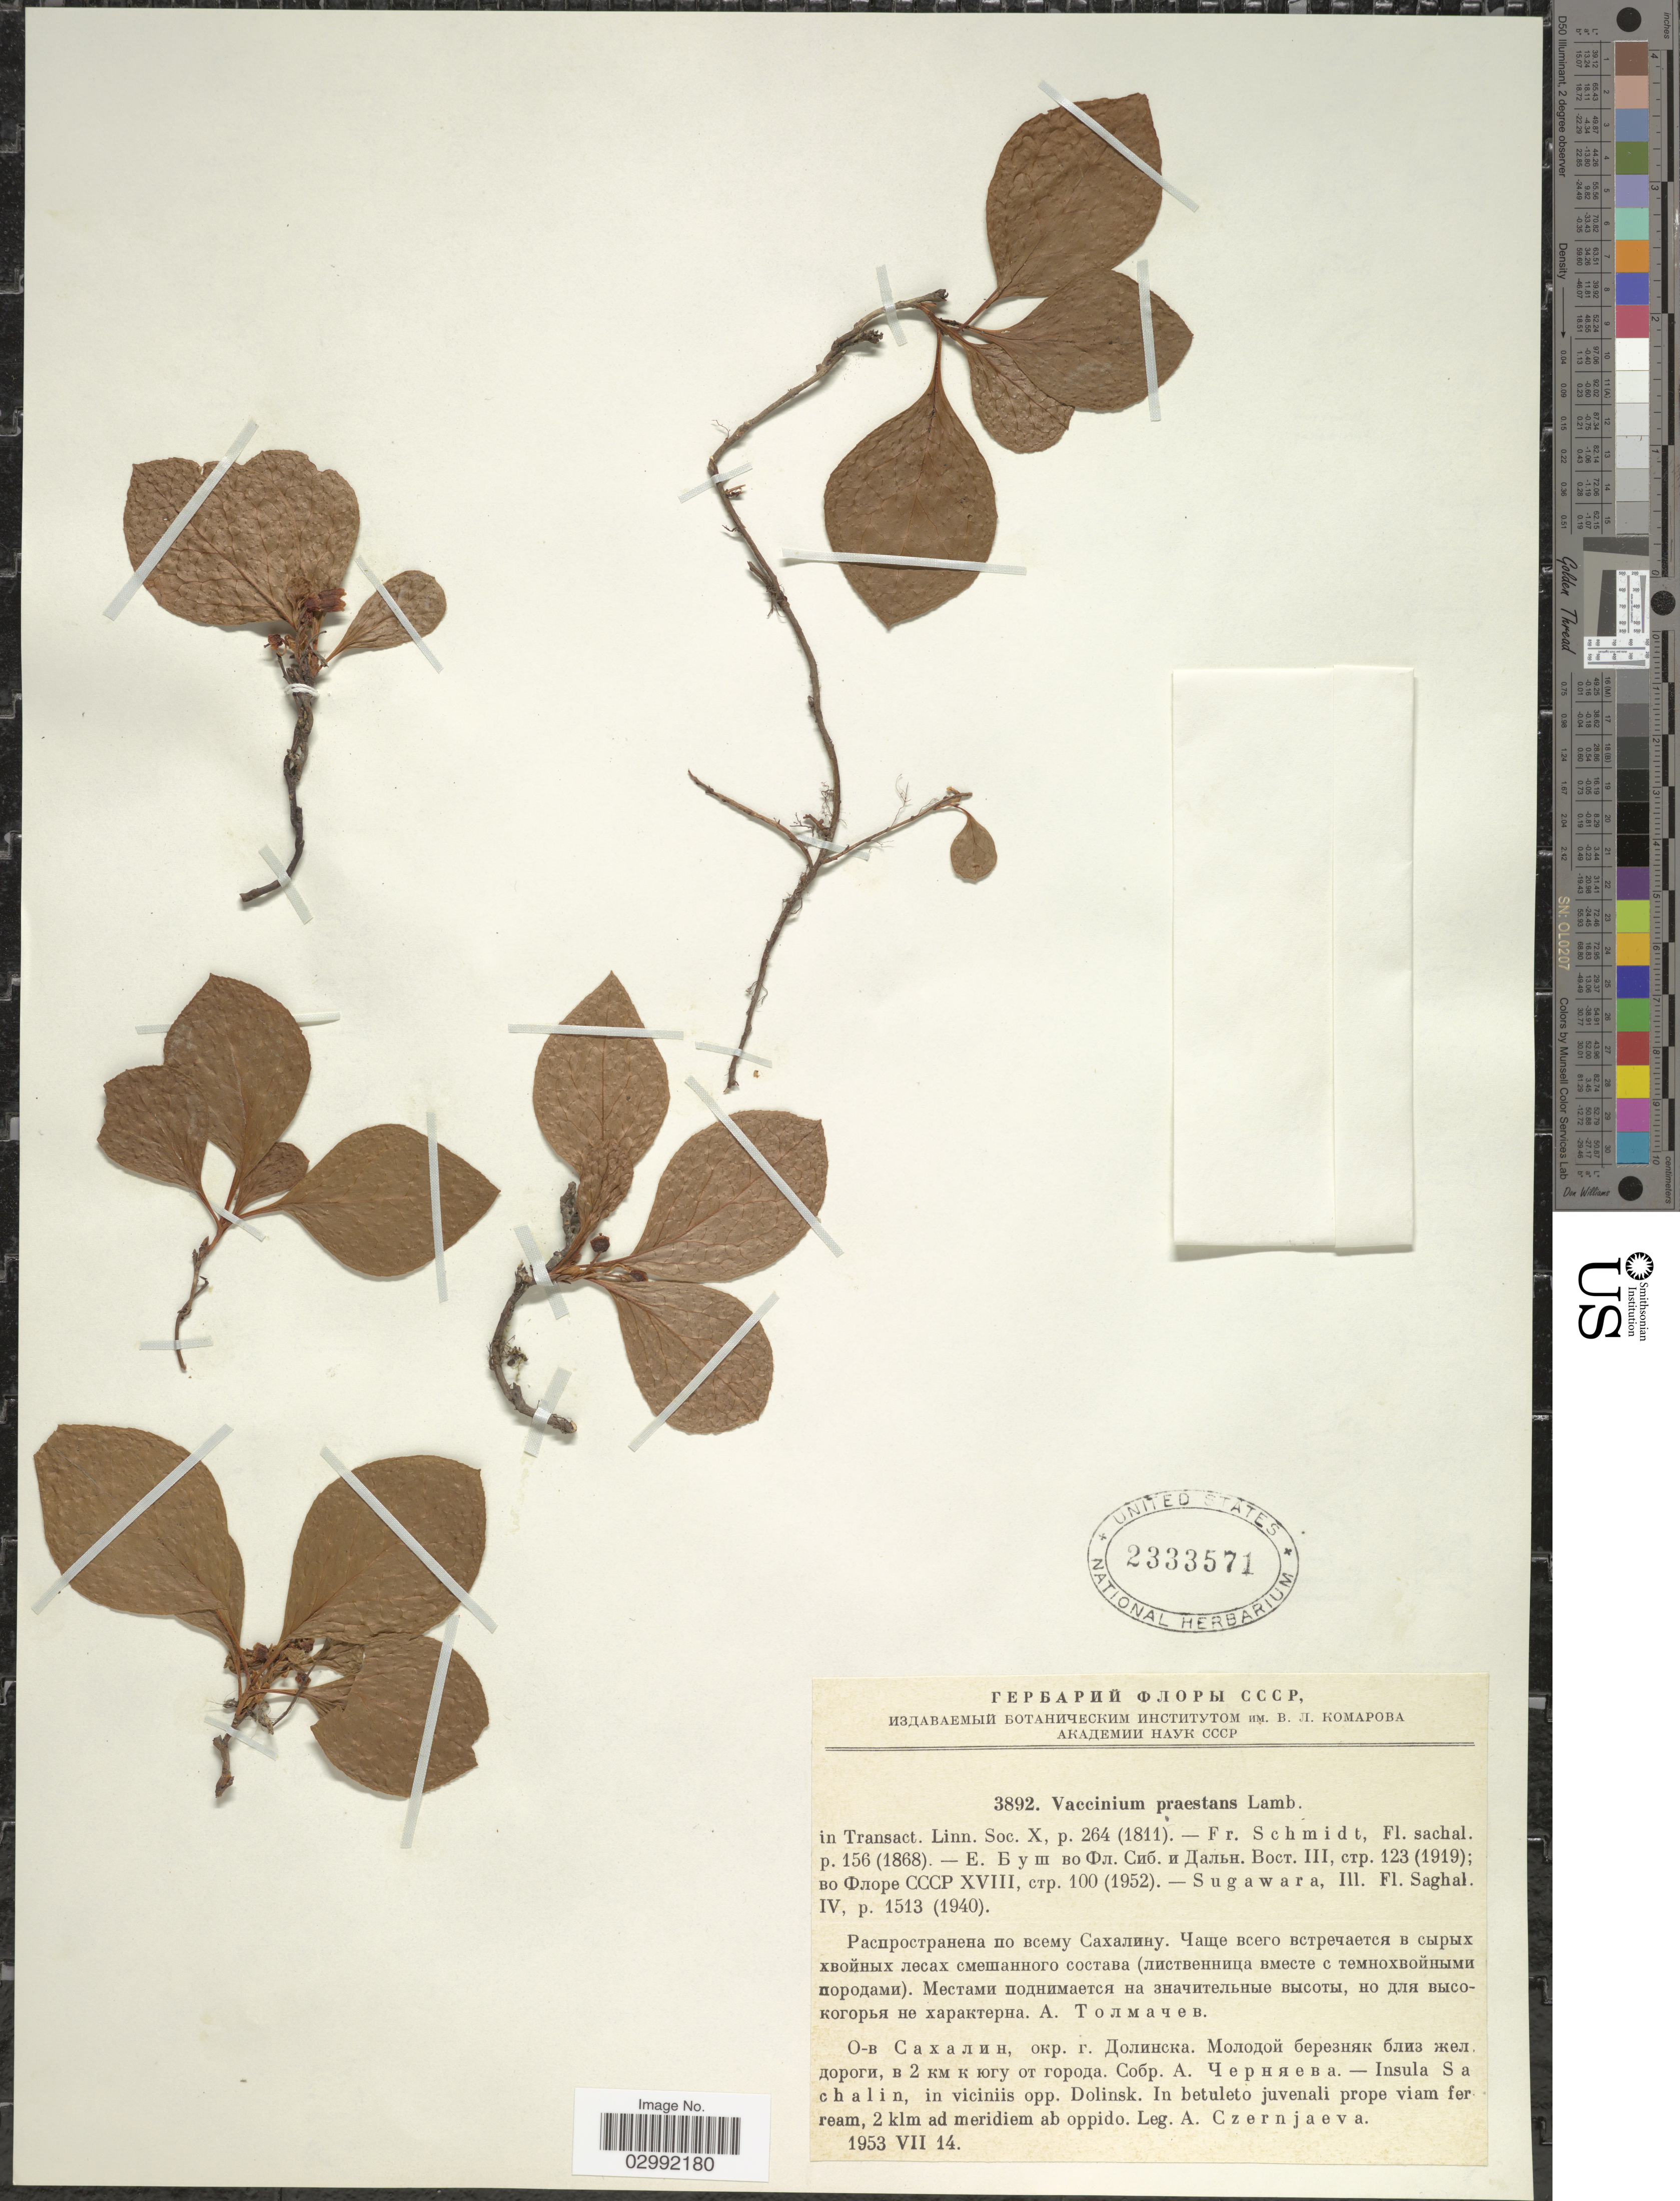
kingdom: Plantae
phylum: Tracheophyta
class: Magnoliopsida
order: Ericales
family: Ericaceae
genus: Vaccinium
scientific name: Vaccinium praestans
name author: Lamb.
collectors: A. Czernjaeva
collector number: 3892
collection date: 1953-07-14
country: Russian Federation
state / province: Sakhalin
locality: Insula Sachalin, in viciniis opp. Dolinsk. In betuleto juvenali prope viam ferream, 2 klm ad meridiem ab oppido.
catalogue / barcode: US 2333571